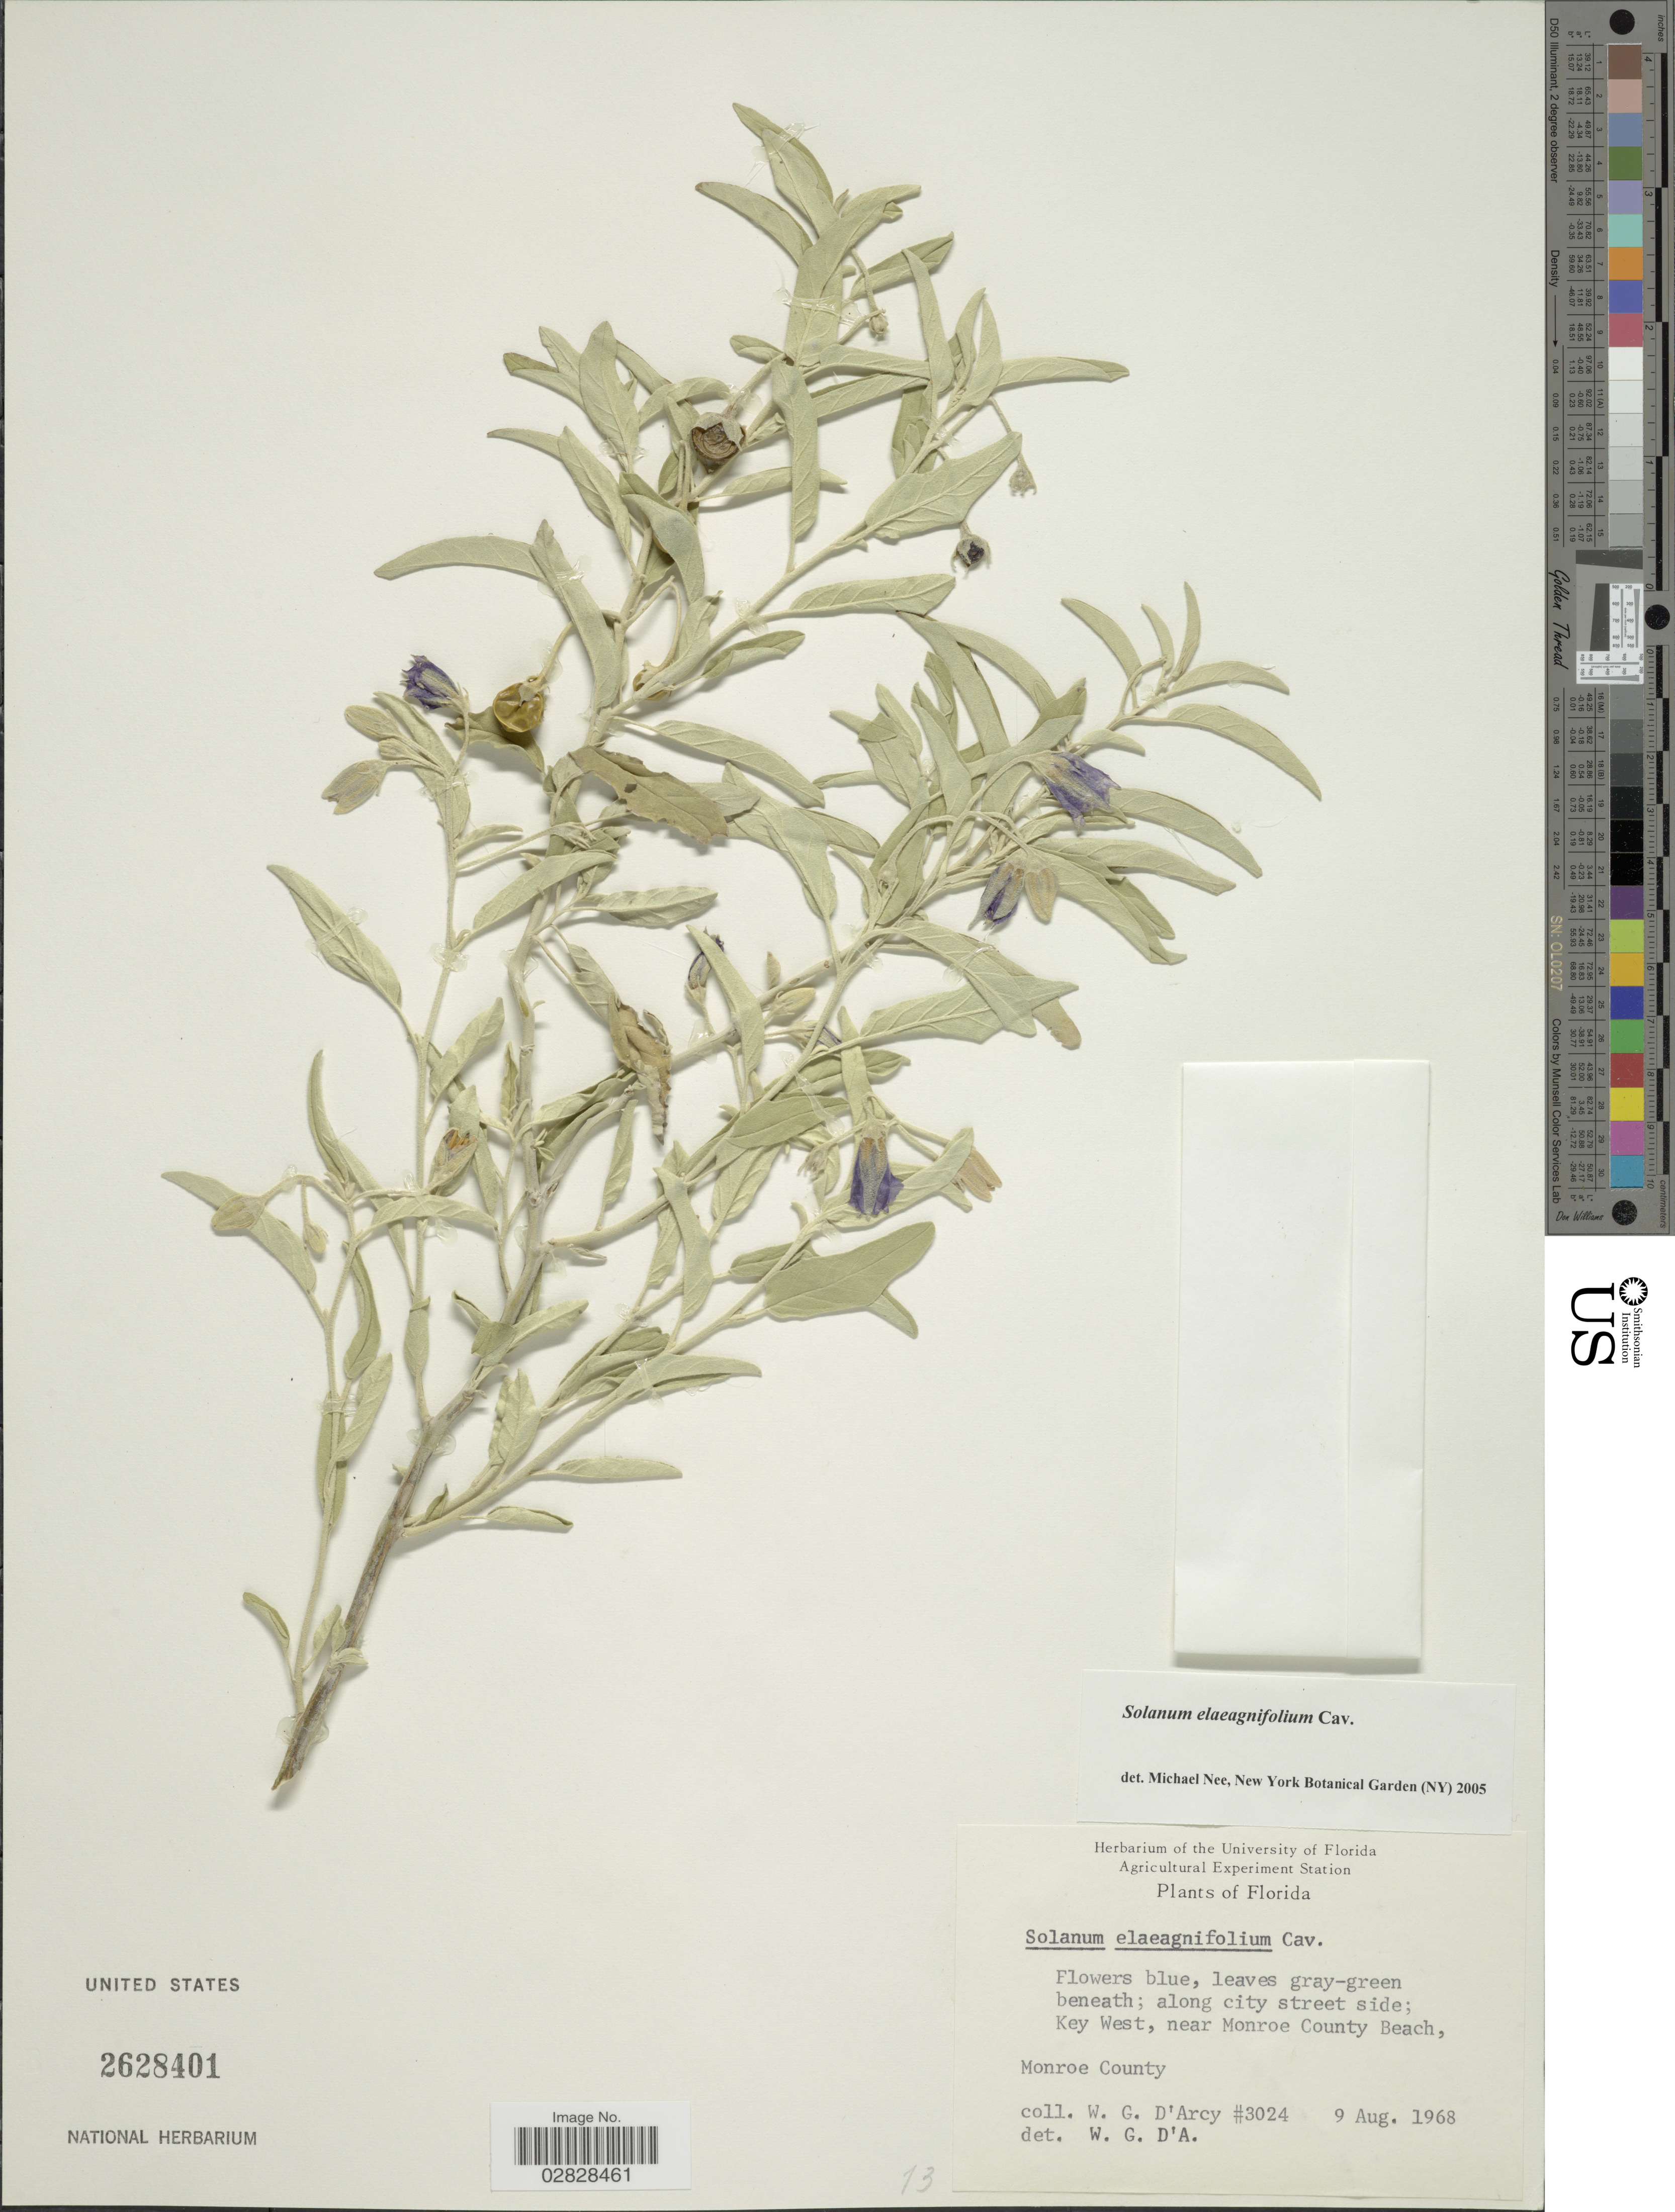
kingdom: Plantae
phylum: Tracheophyta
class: Magnoliopsida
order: Solanales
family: Solanaceae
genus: Solanum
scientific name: Solanum elaeagnifolium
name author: Cav.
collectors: W. G. D'Arcy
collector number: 3024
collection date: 1968-08-09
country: United States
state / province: Florida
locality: Along city street side; Key West, near Monroe County Beach. Monroe County.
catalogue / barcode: US 2628401